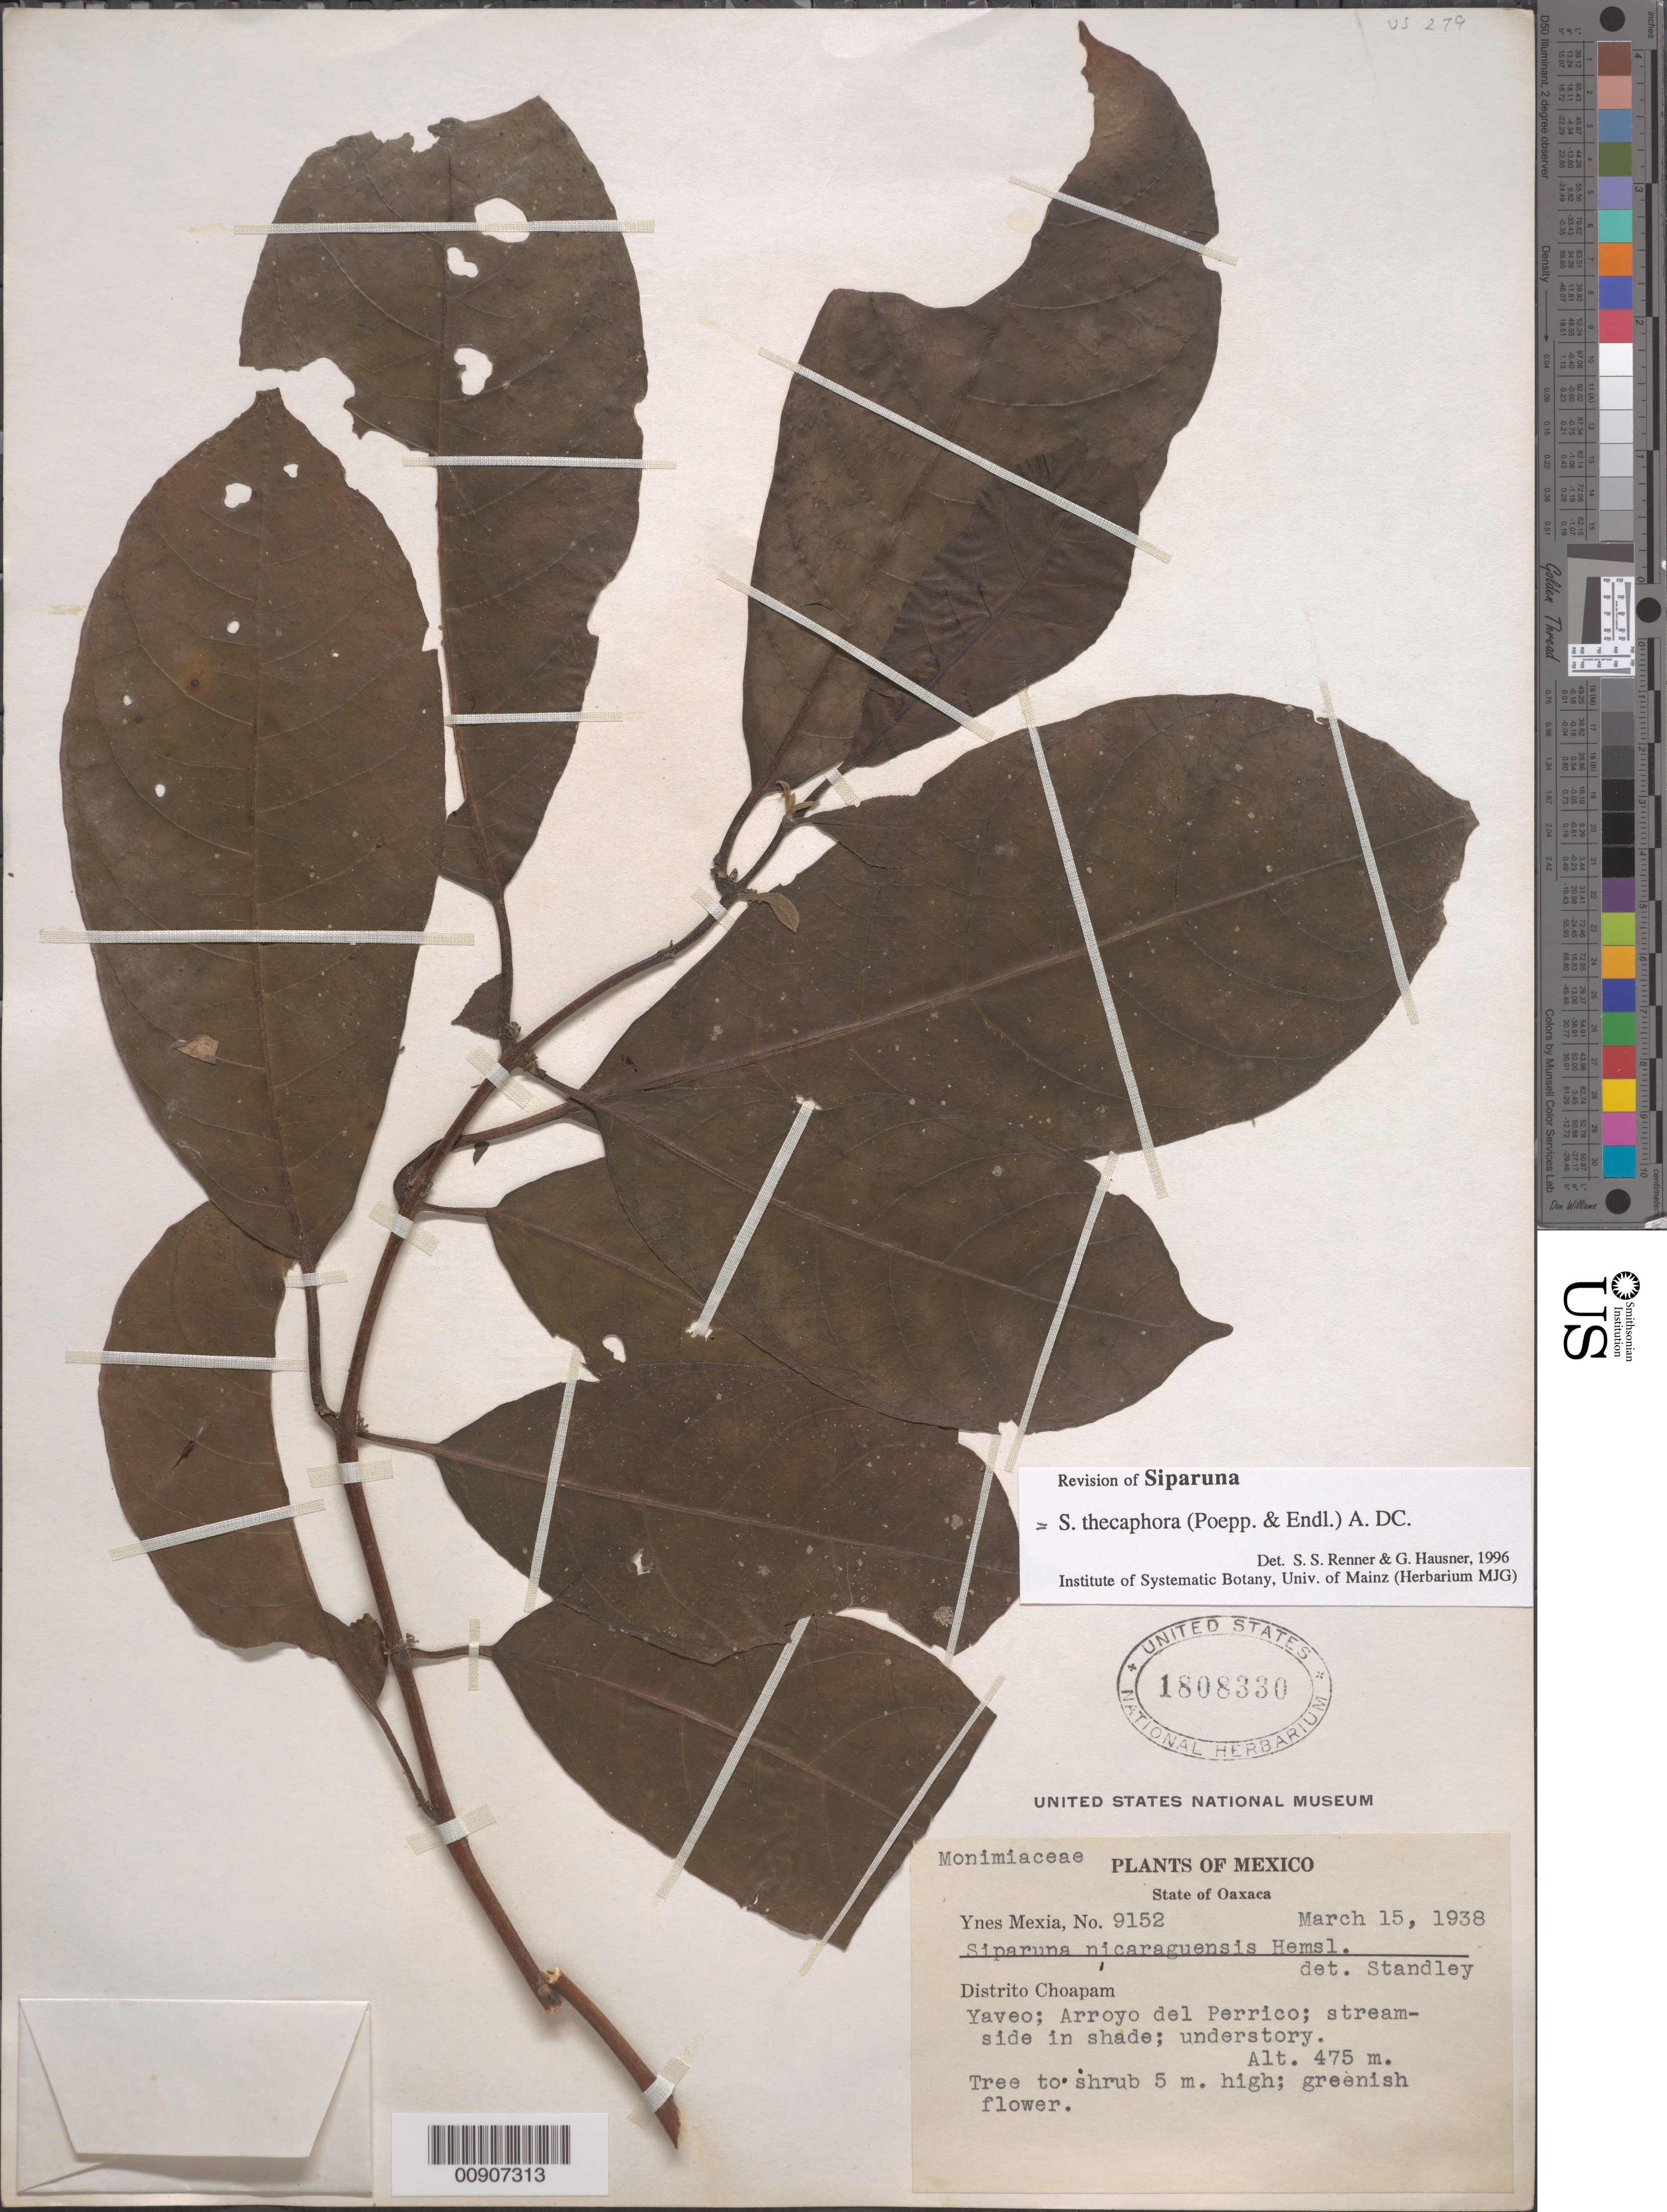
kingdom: Plantae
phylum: Tracheophyta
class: Magnoliopsida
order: Laurales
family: Siparunaceae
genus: Siparuna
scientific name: Siparuna thecaphora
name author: (Poepp. & Endl.) A. DC.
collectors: Y. Mexia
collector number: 9152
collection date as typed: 15 Mar 1938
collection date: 1938-03-15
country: Mexico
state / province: Oaxaca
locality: State of Oaxaca: Distrito Choapam: Yaveo; Arroyo del Perrico.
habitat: Stream-side in shade; understory.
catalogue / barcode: US 1808330